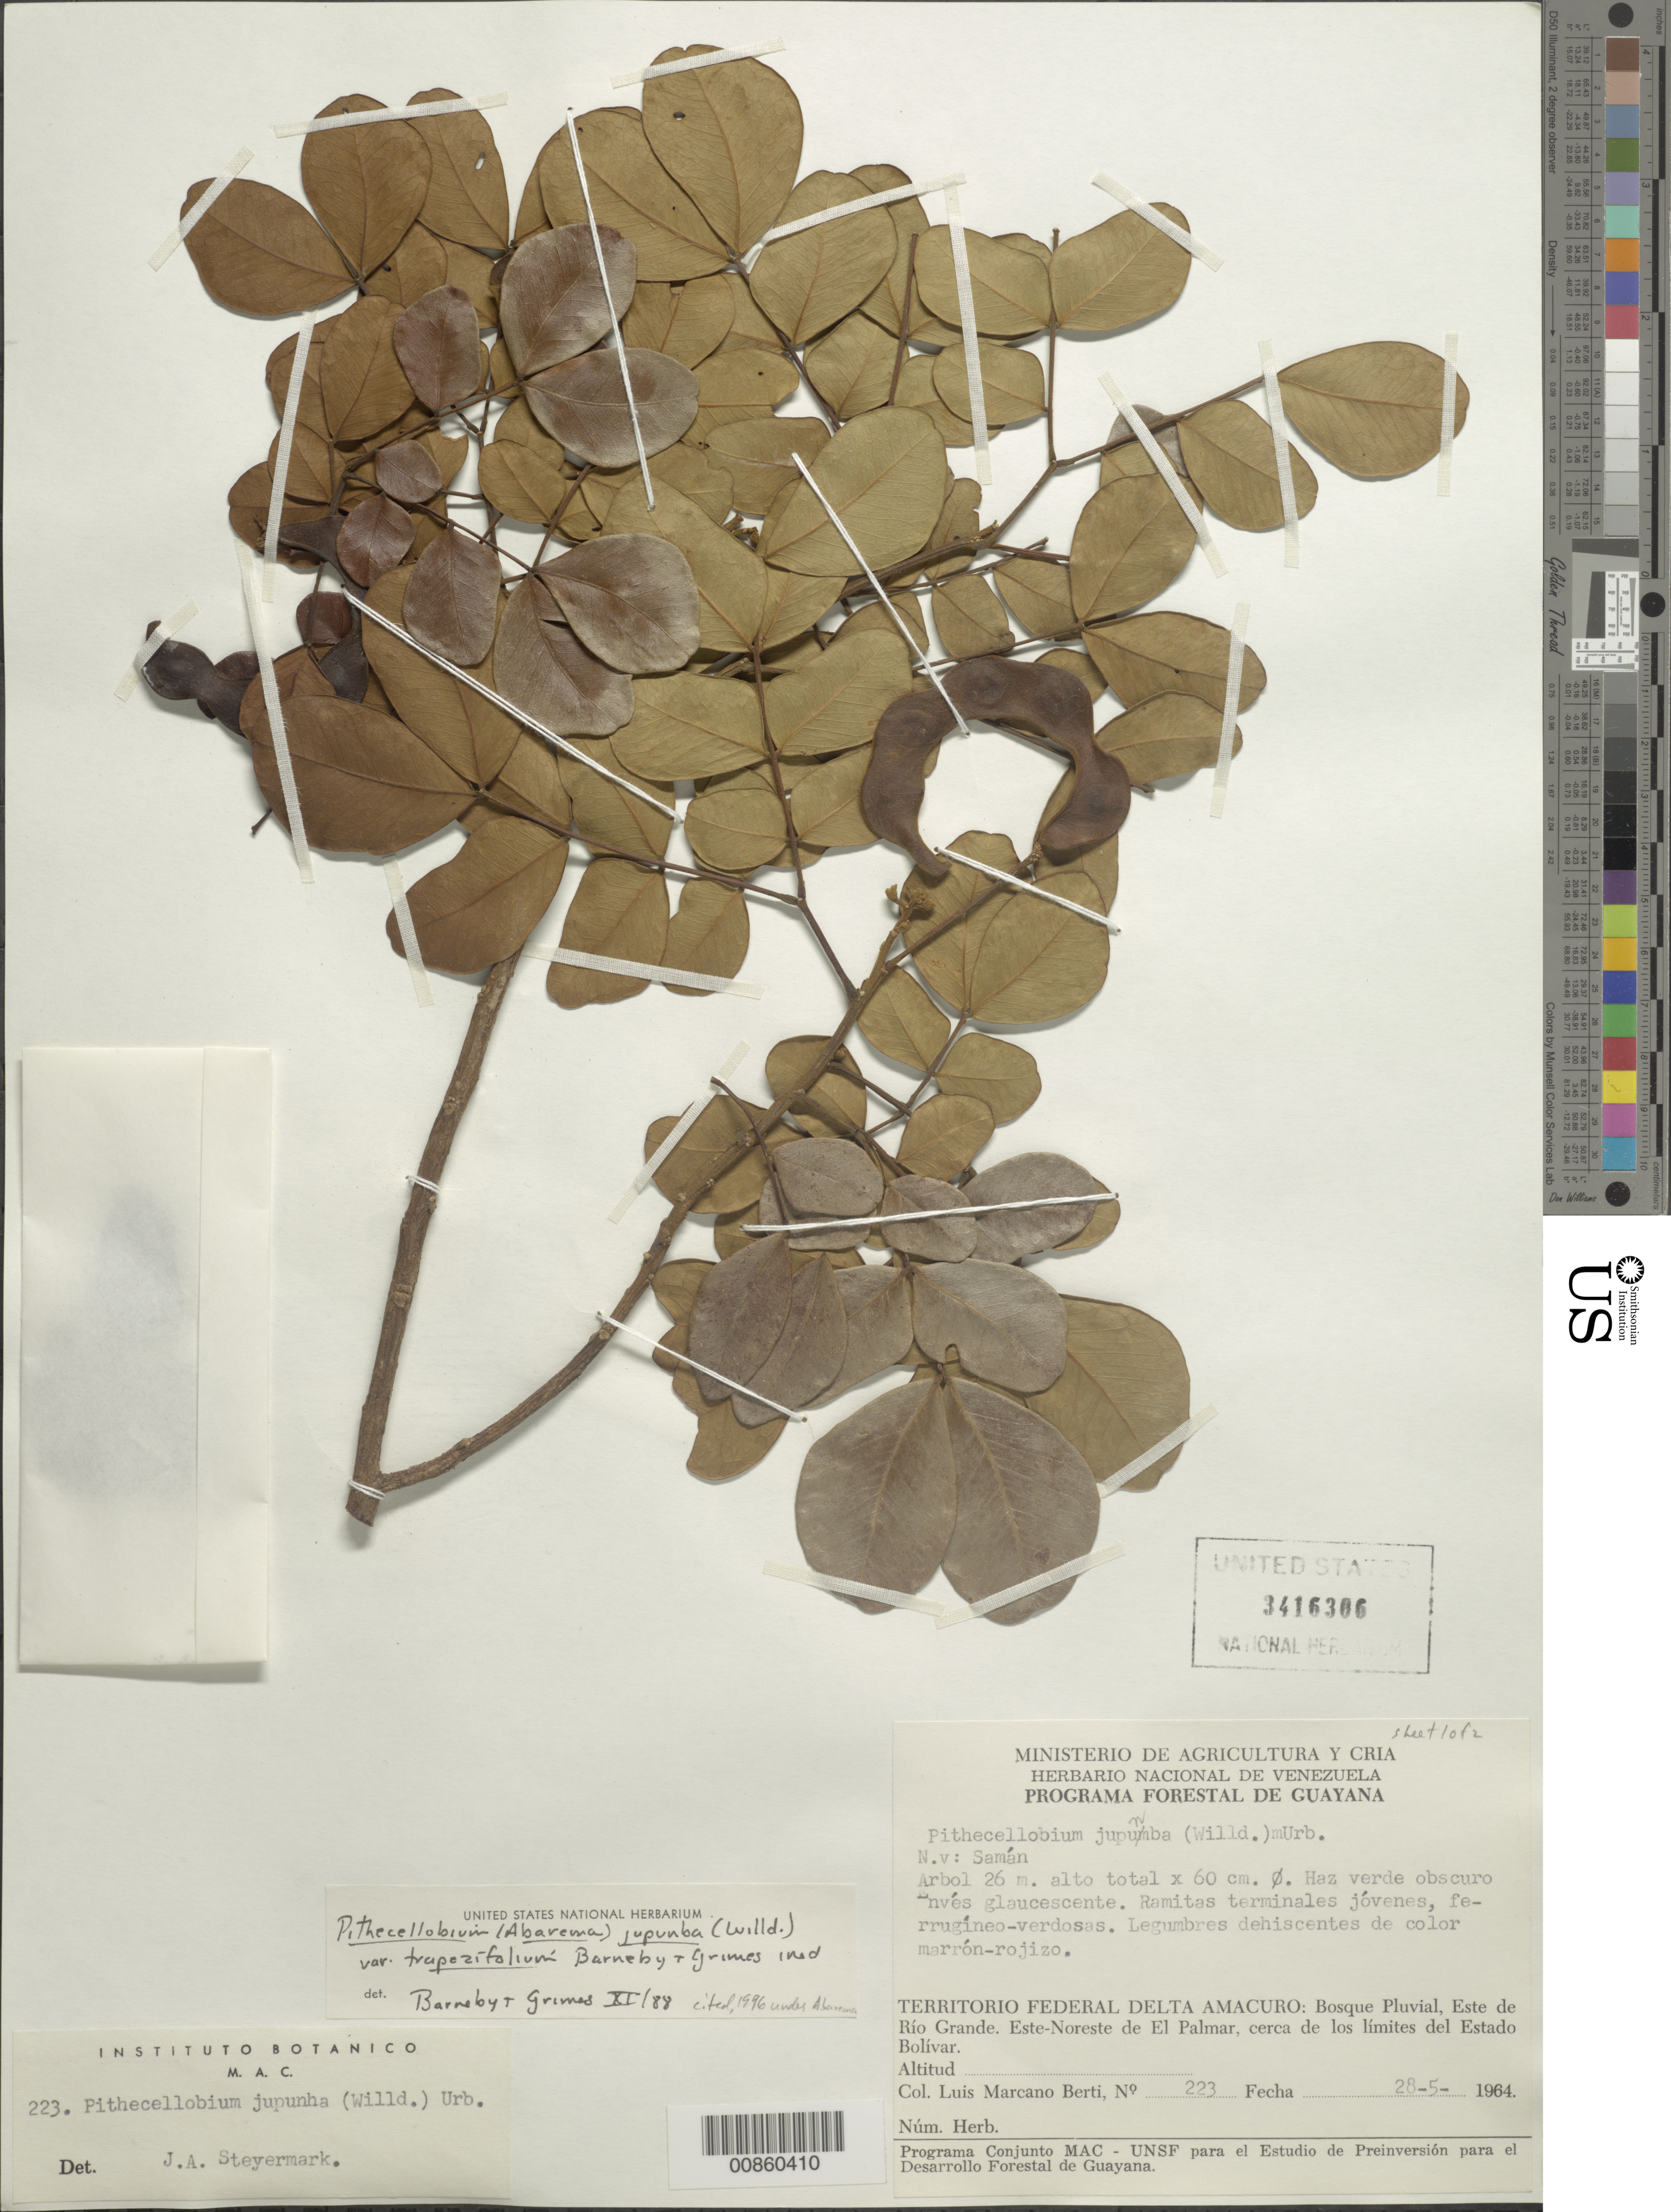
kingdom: Plantae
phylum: Tracheophyta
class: Magnoliopsida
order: Fabales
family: Fabaceae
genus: Jupunba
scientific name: Jupunba trapezifolia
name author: (Vahl) Moldenke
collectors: L. Marcano-Berti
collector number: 223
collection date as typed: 28-May-64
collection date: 1964-05-28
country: Venezuela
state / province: Delta Amacuro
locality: Este de Río Grande, ENE de El Palmar, cerca de los limites del Estado Bolívar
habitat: Bosque pluvial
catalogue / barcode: US 3416306